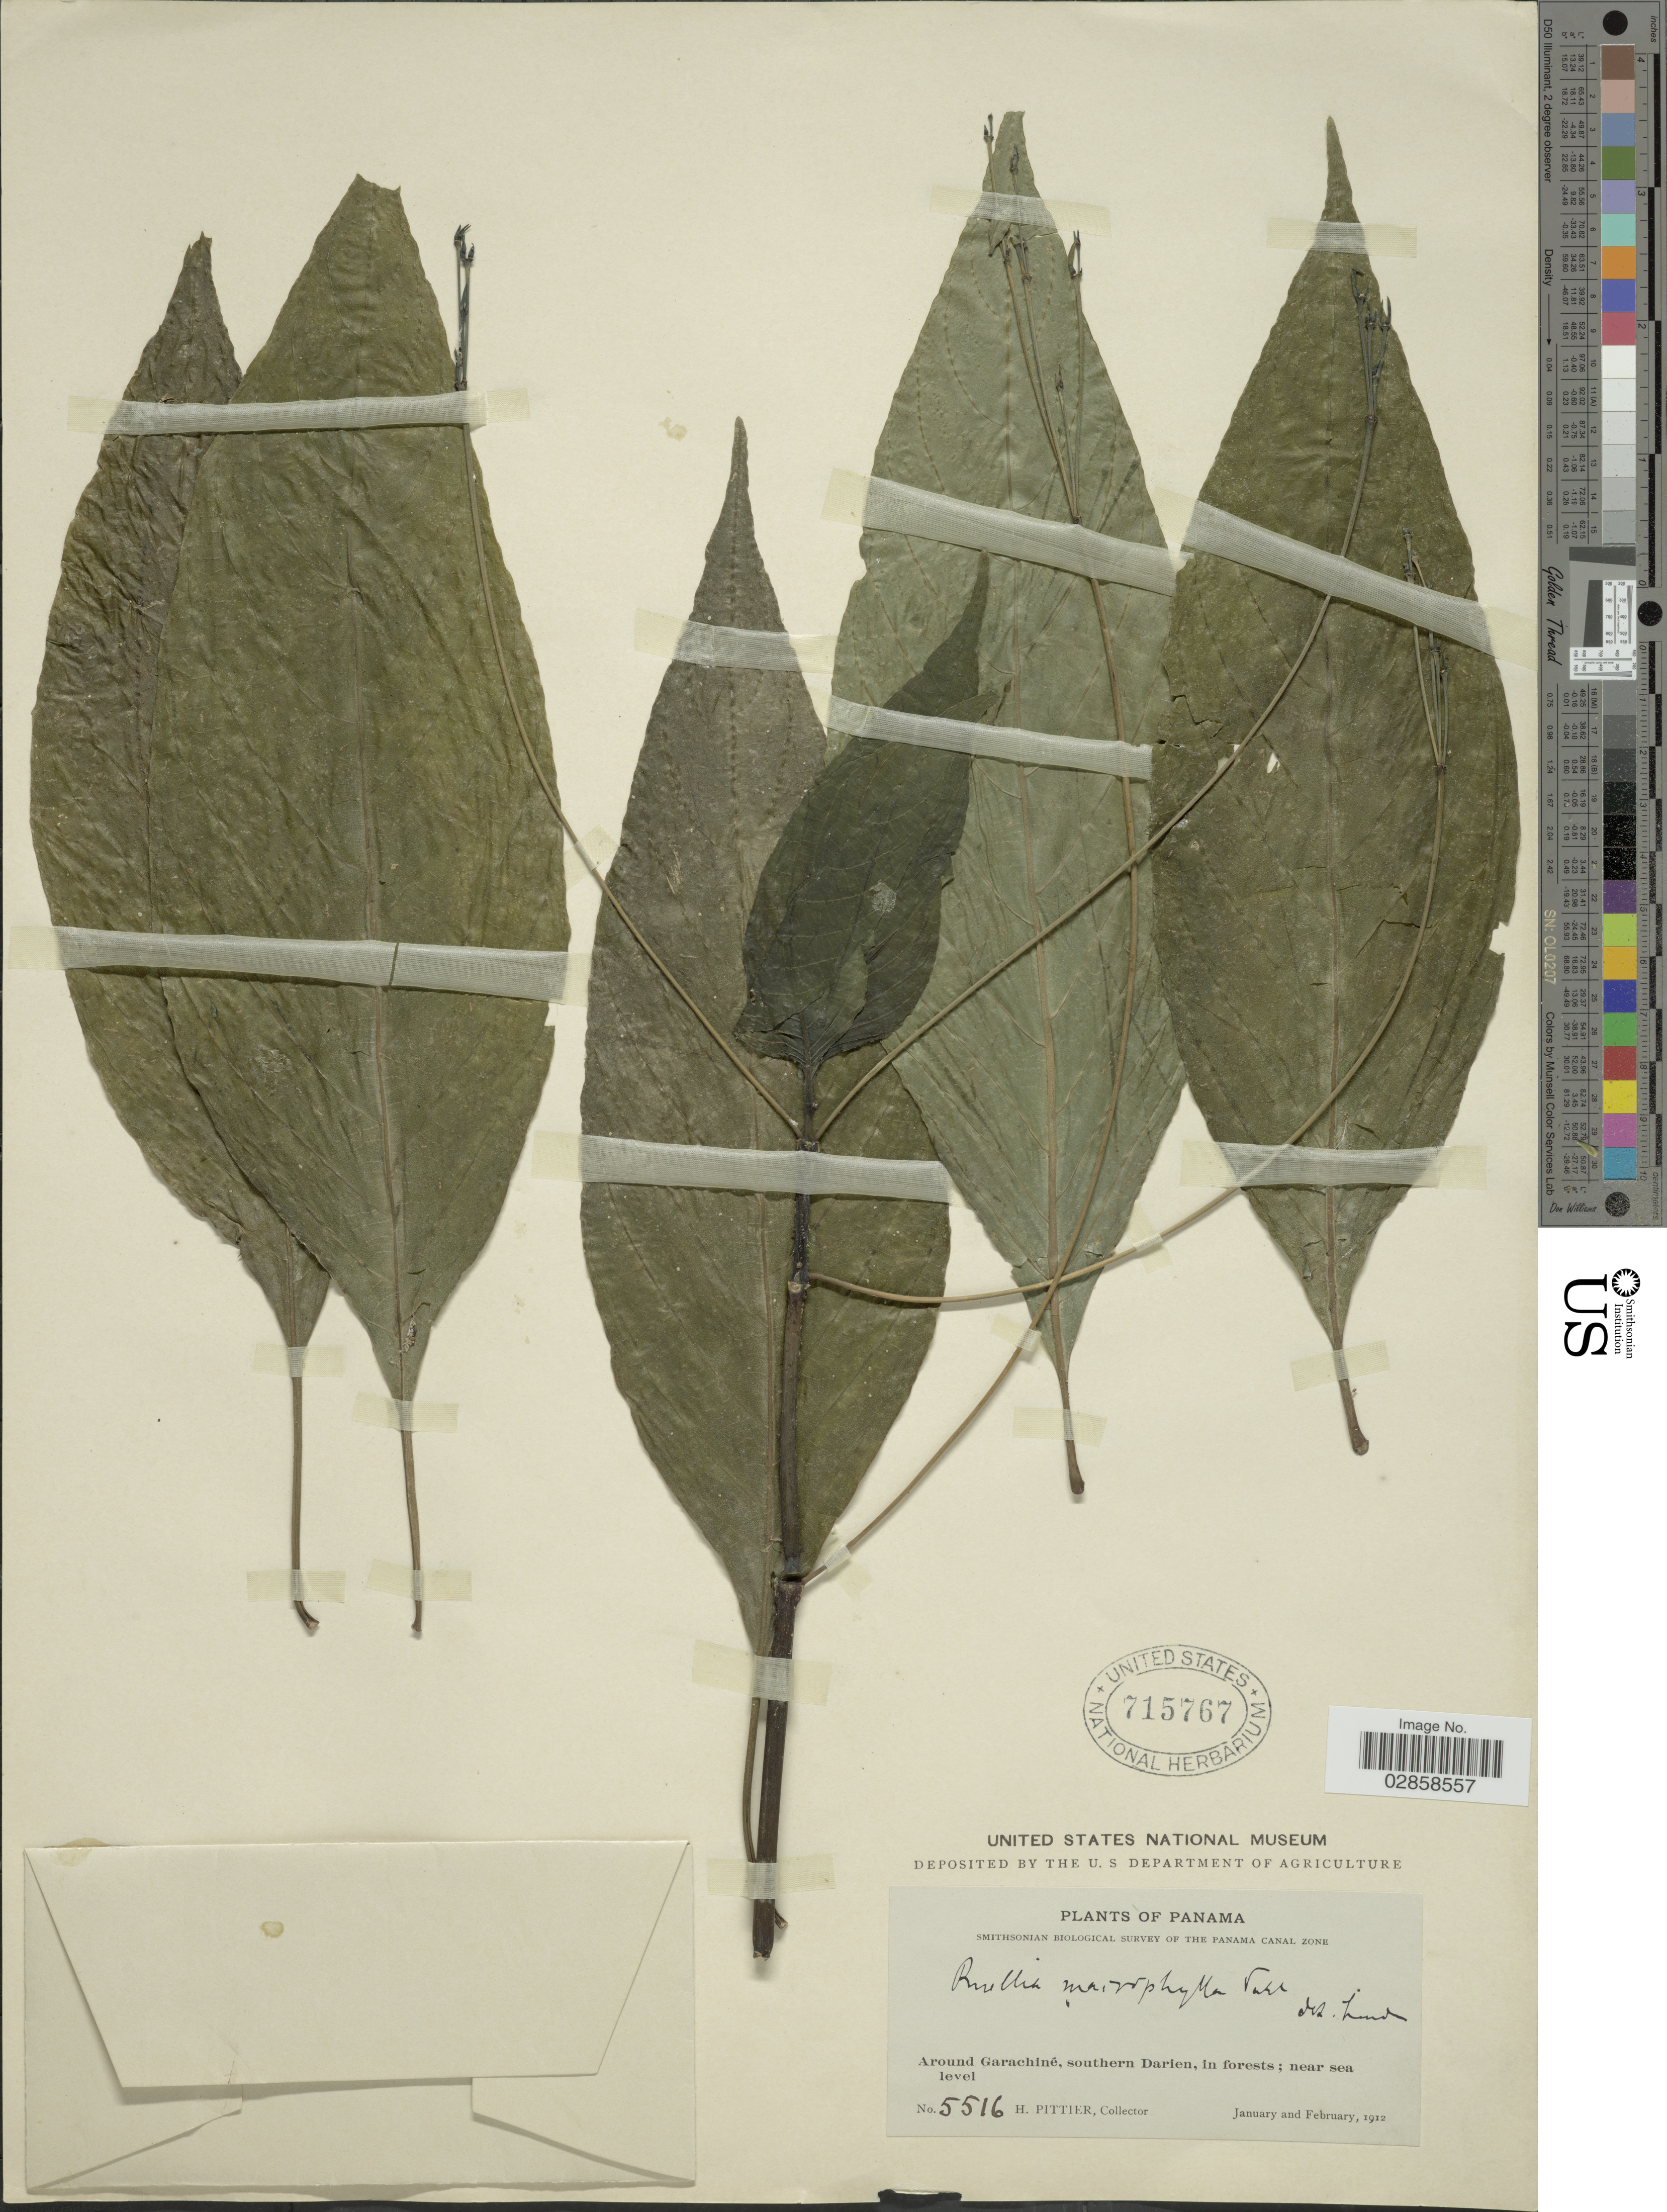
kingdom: Plantae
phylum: Tracheophyta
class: Magnoliopsida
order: Lamiales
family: Acanthaceae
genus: Ruellia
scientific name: Ruellia fulgida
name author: Andrews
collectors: H. F. Pittier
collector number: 5516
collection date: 1912-01/1912-02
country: Panama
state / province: Darién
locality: Around Garachiné, southern Darien.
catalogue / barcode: US 715767